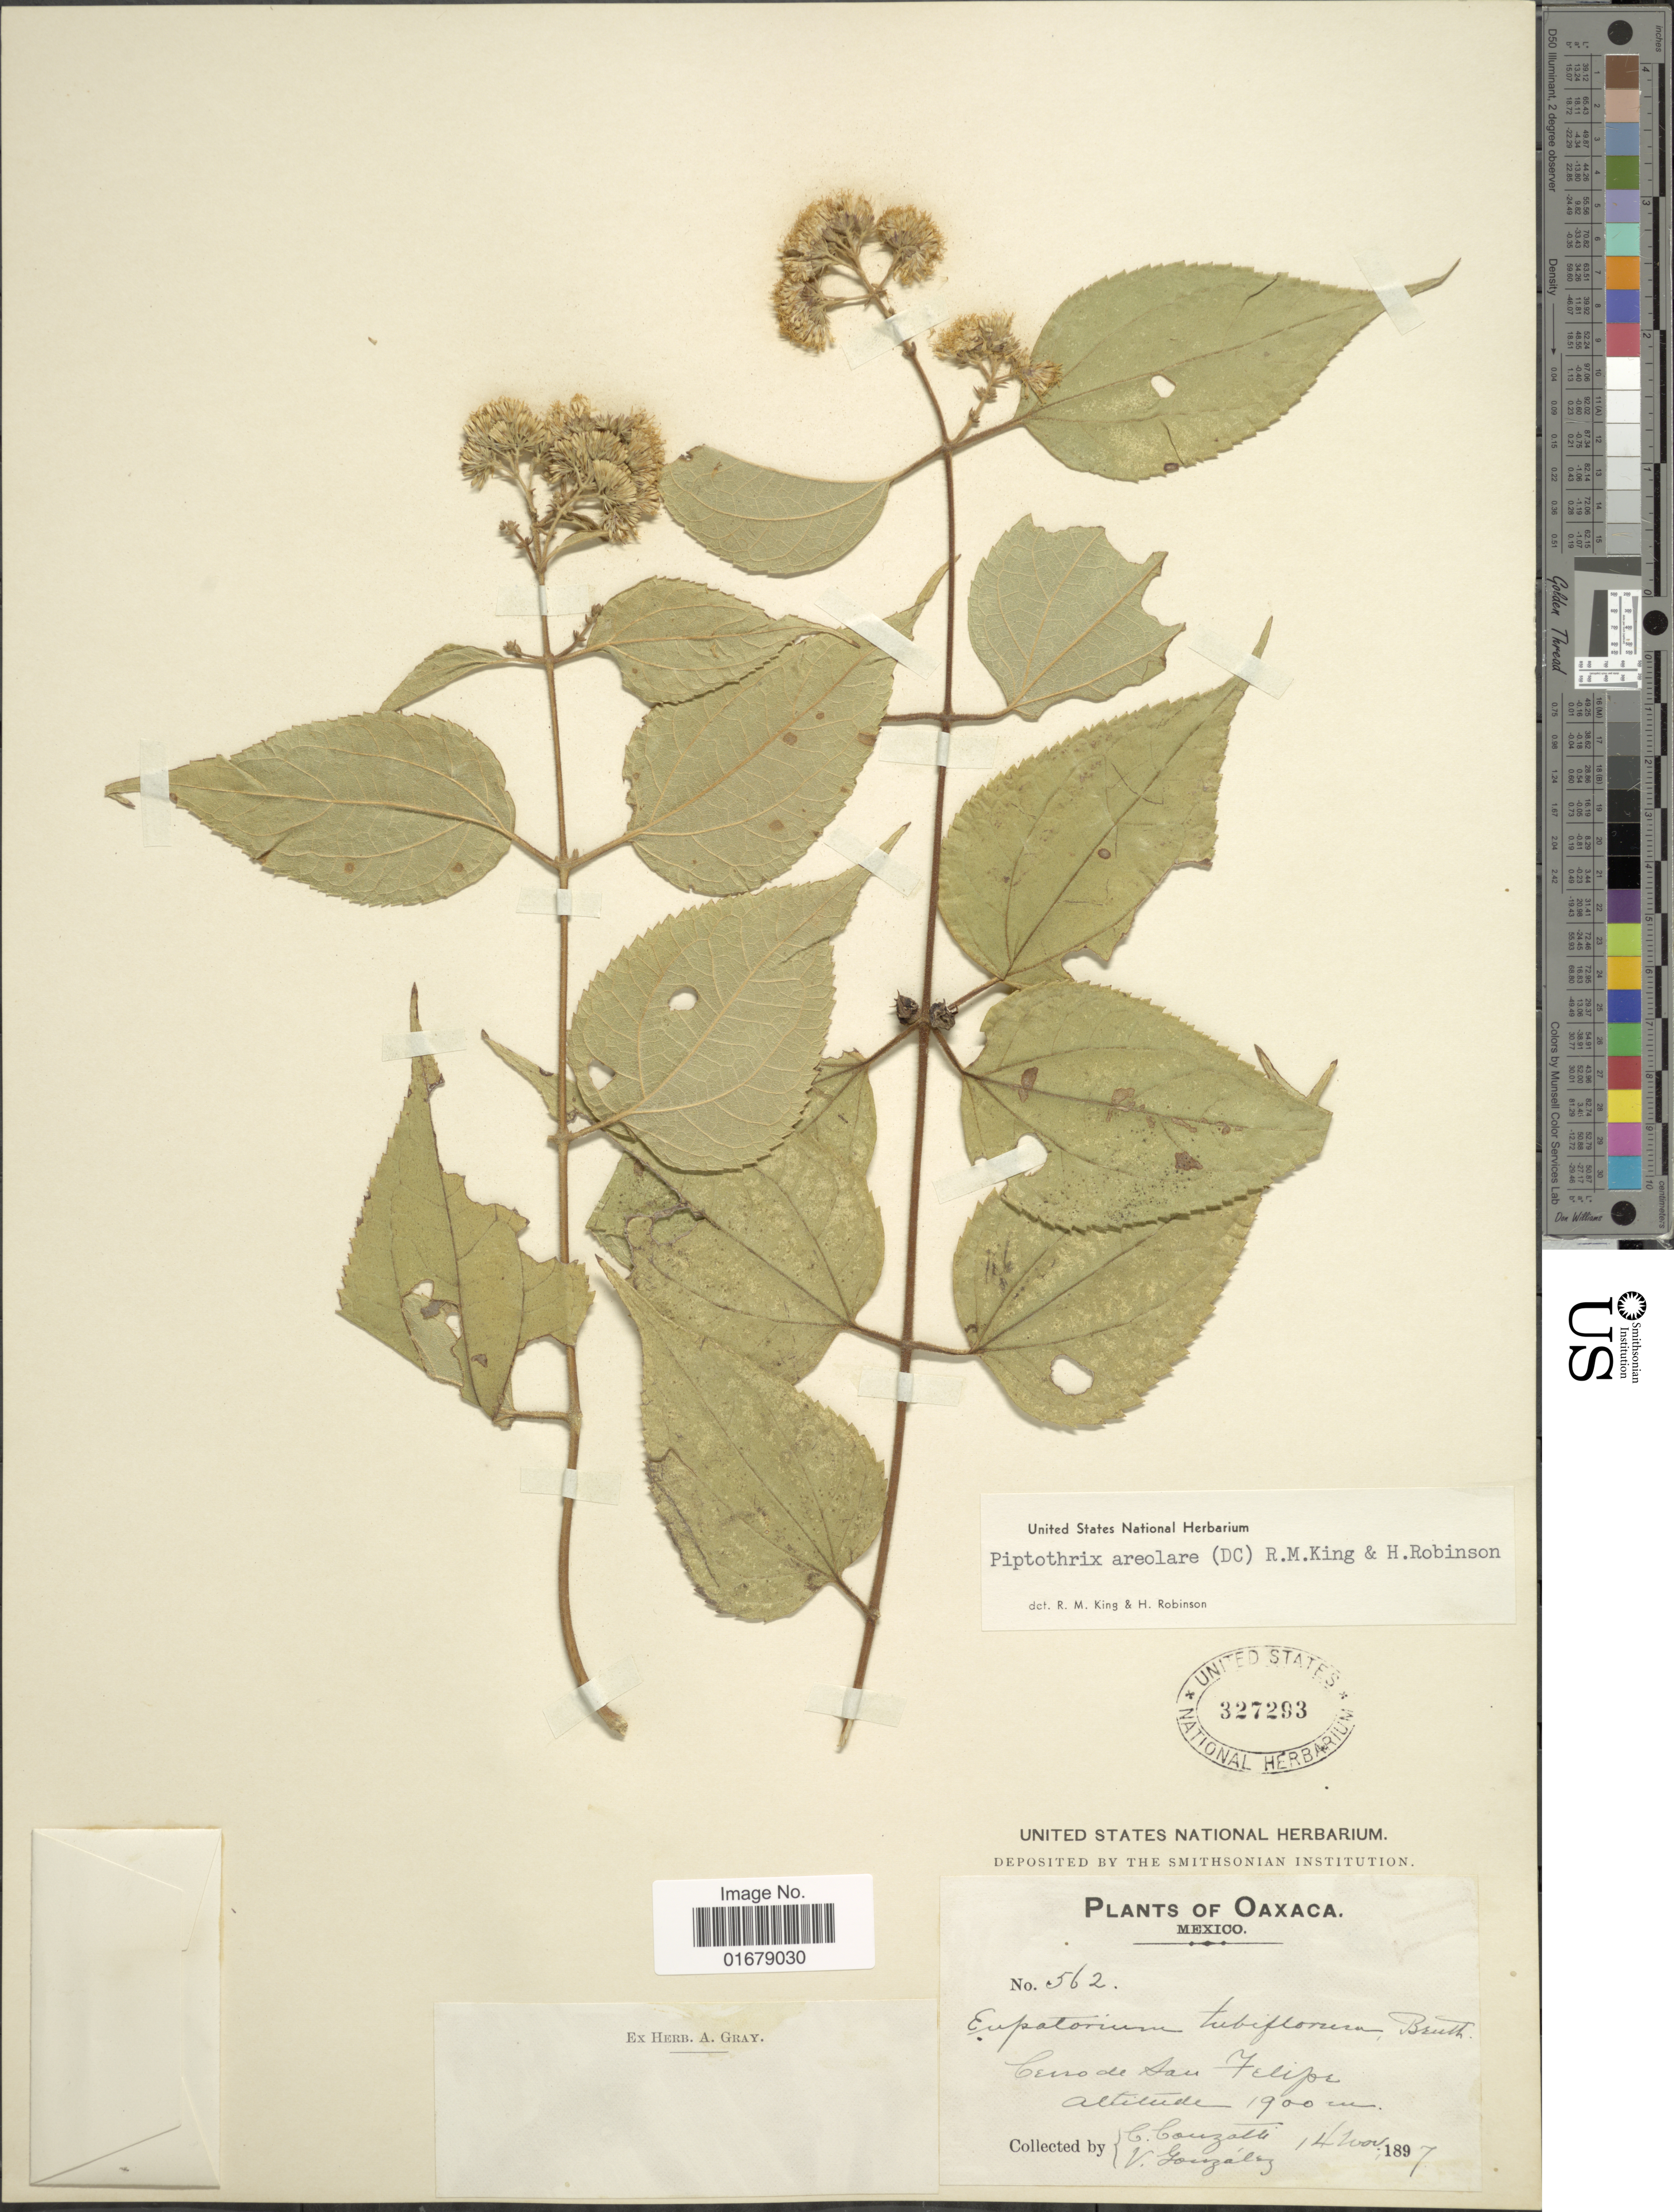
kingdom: Plantae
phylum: Tracheophyta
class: Magnoliopsida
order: Asterales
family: Asteraceae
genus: Piptothrix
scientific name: Piptothrix areolaris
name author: (DC.) R.M. King & H. Rob.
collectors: G. González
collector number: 562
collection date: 1897-11-14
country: Mexico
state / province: Oaxaca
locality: Oaxaca. Mexico. Cerro de San Felipe.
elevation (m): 1900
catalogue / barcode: US 327293